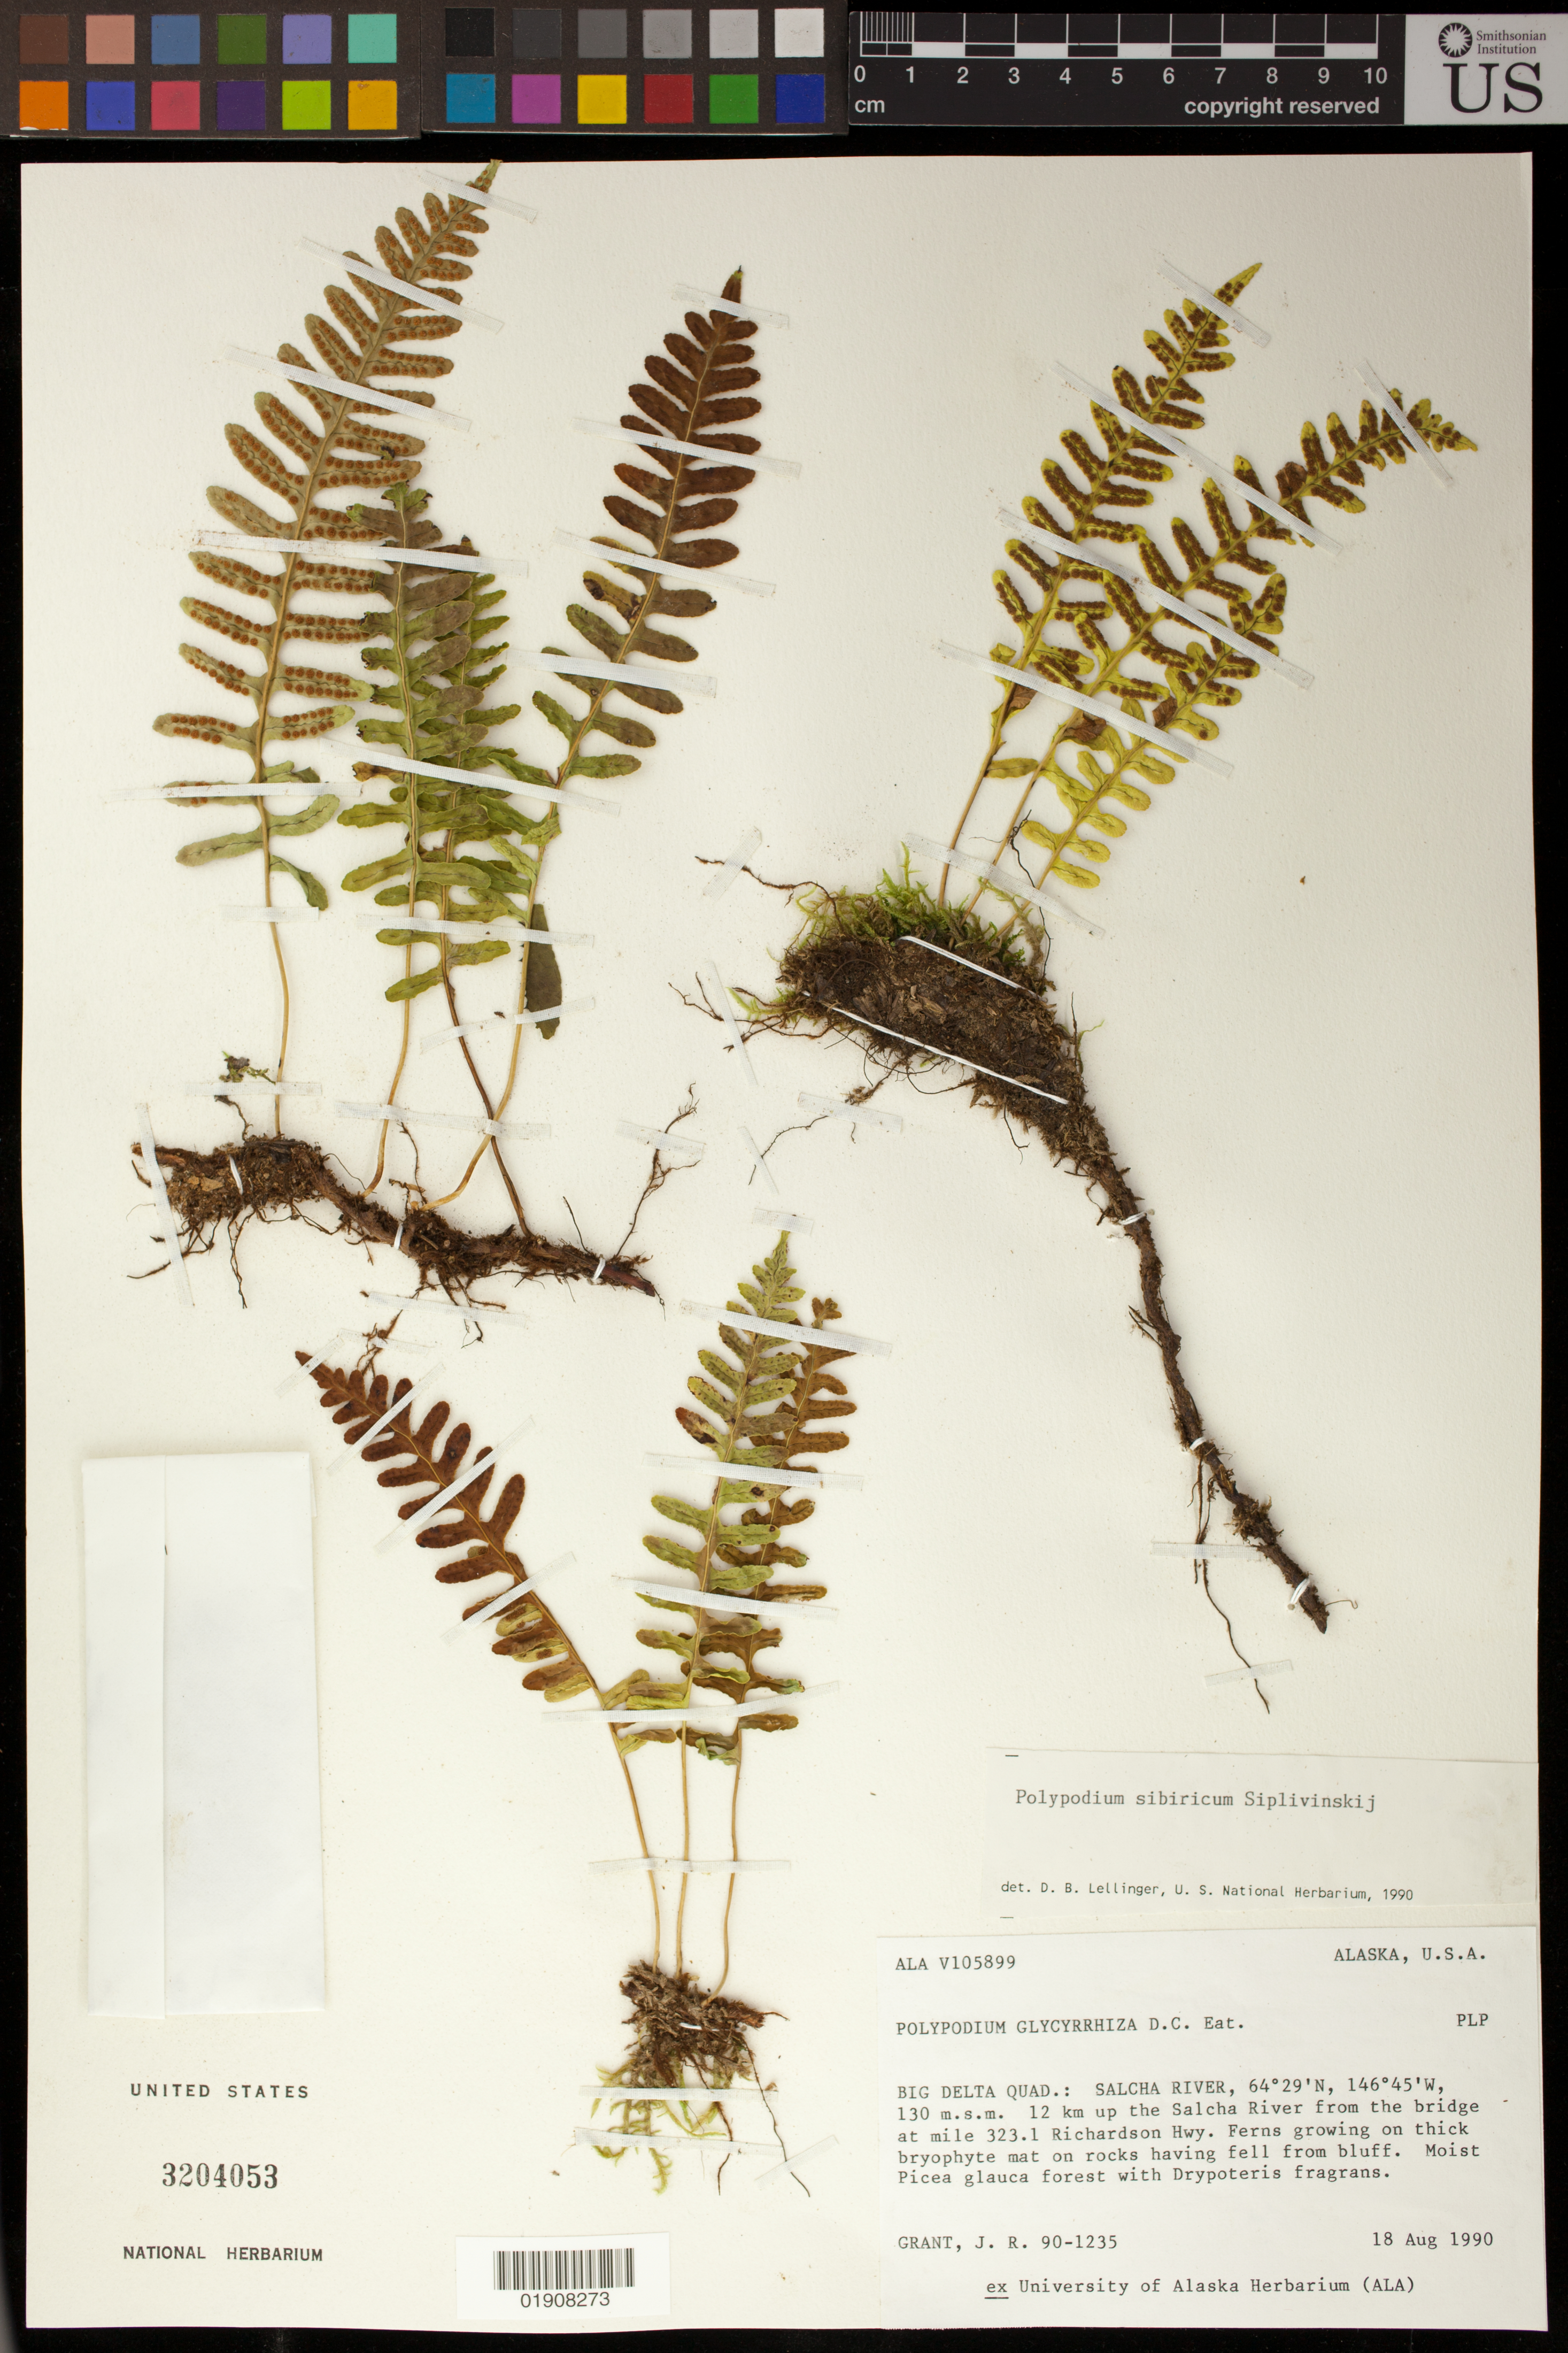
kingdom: Plantae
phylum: Tracheophyta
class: Polypodiopsida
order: Polypodiales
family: Polypodiaceae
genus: Polypodium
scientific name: Polypodium sibiricum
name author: Sipliv.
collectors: J. R. Grant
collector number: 90-1235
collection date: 1990-08-18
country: United States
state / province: Alaska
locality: Big Delta Quad.: Salcha River, 12 km up the Salcha River from the bridge at mile 323.1 Richardson Hwy.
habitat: Ferns growing on thick bryophyte mat on rocks having fell from bluff.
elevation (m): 130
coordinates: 64 29 N, 146 45 W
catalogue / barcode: US 3204053